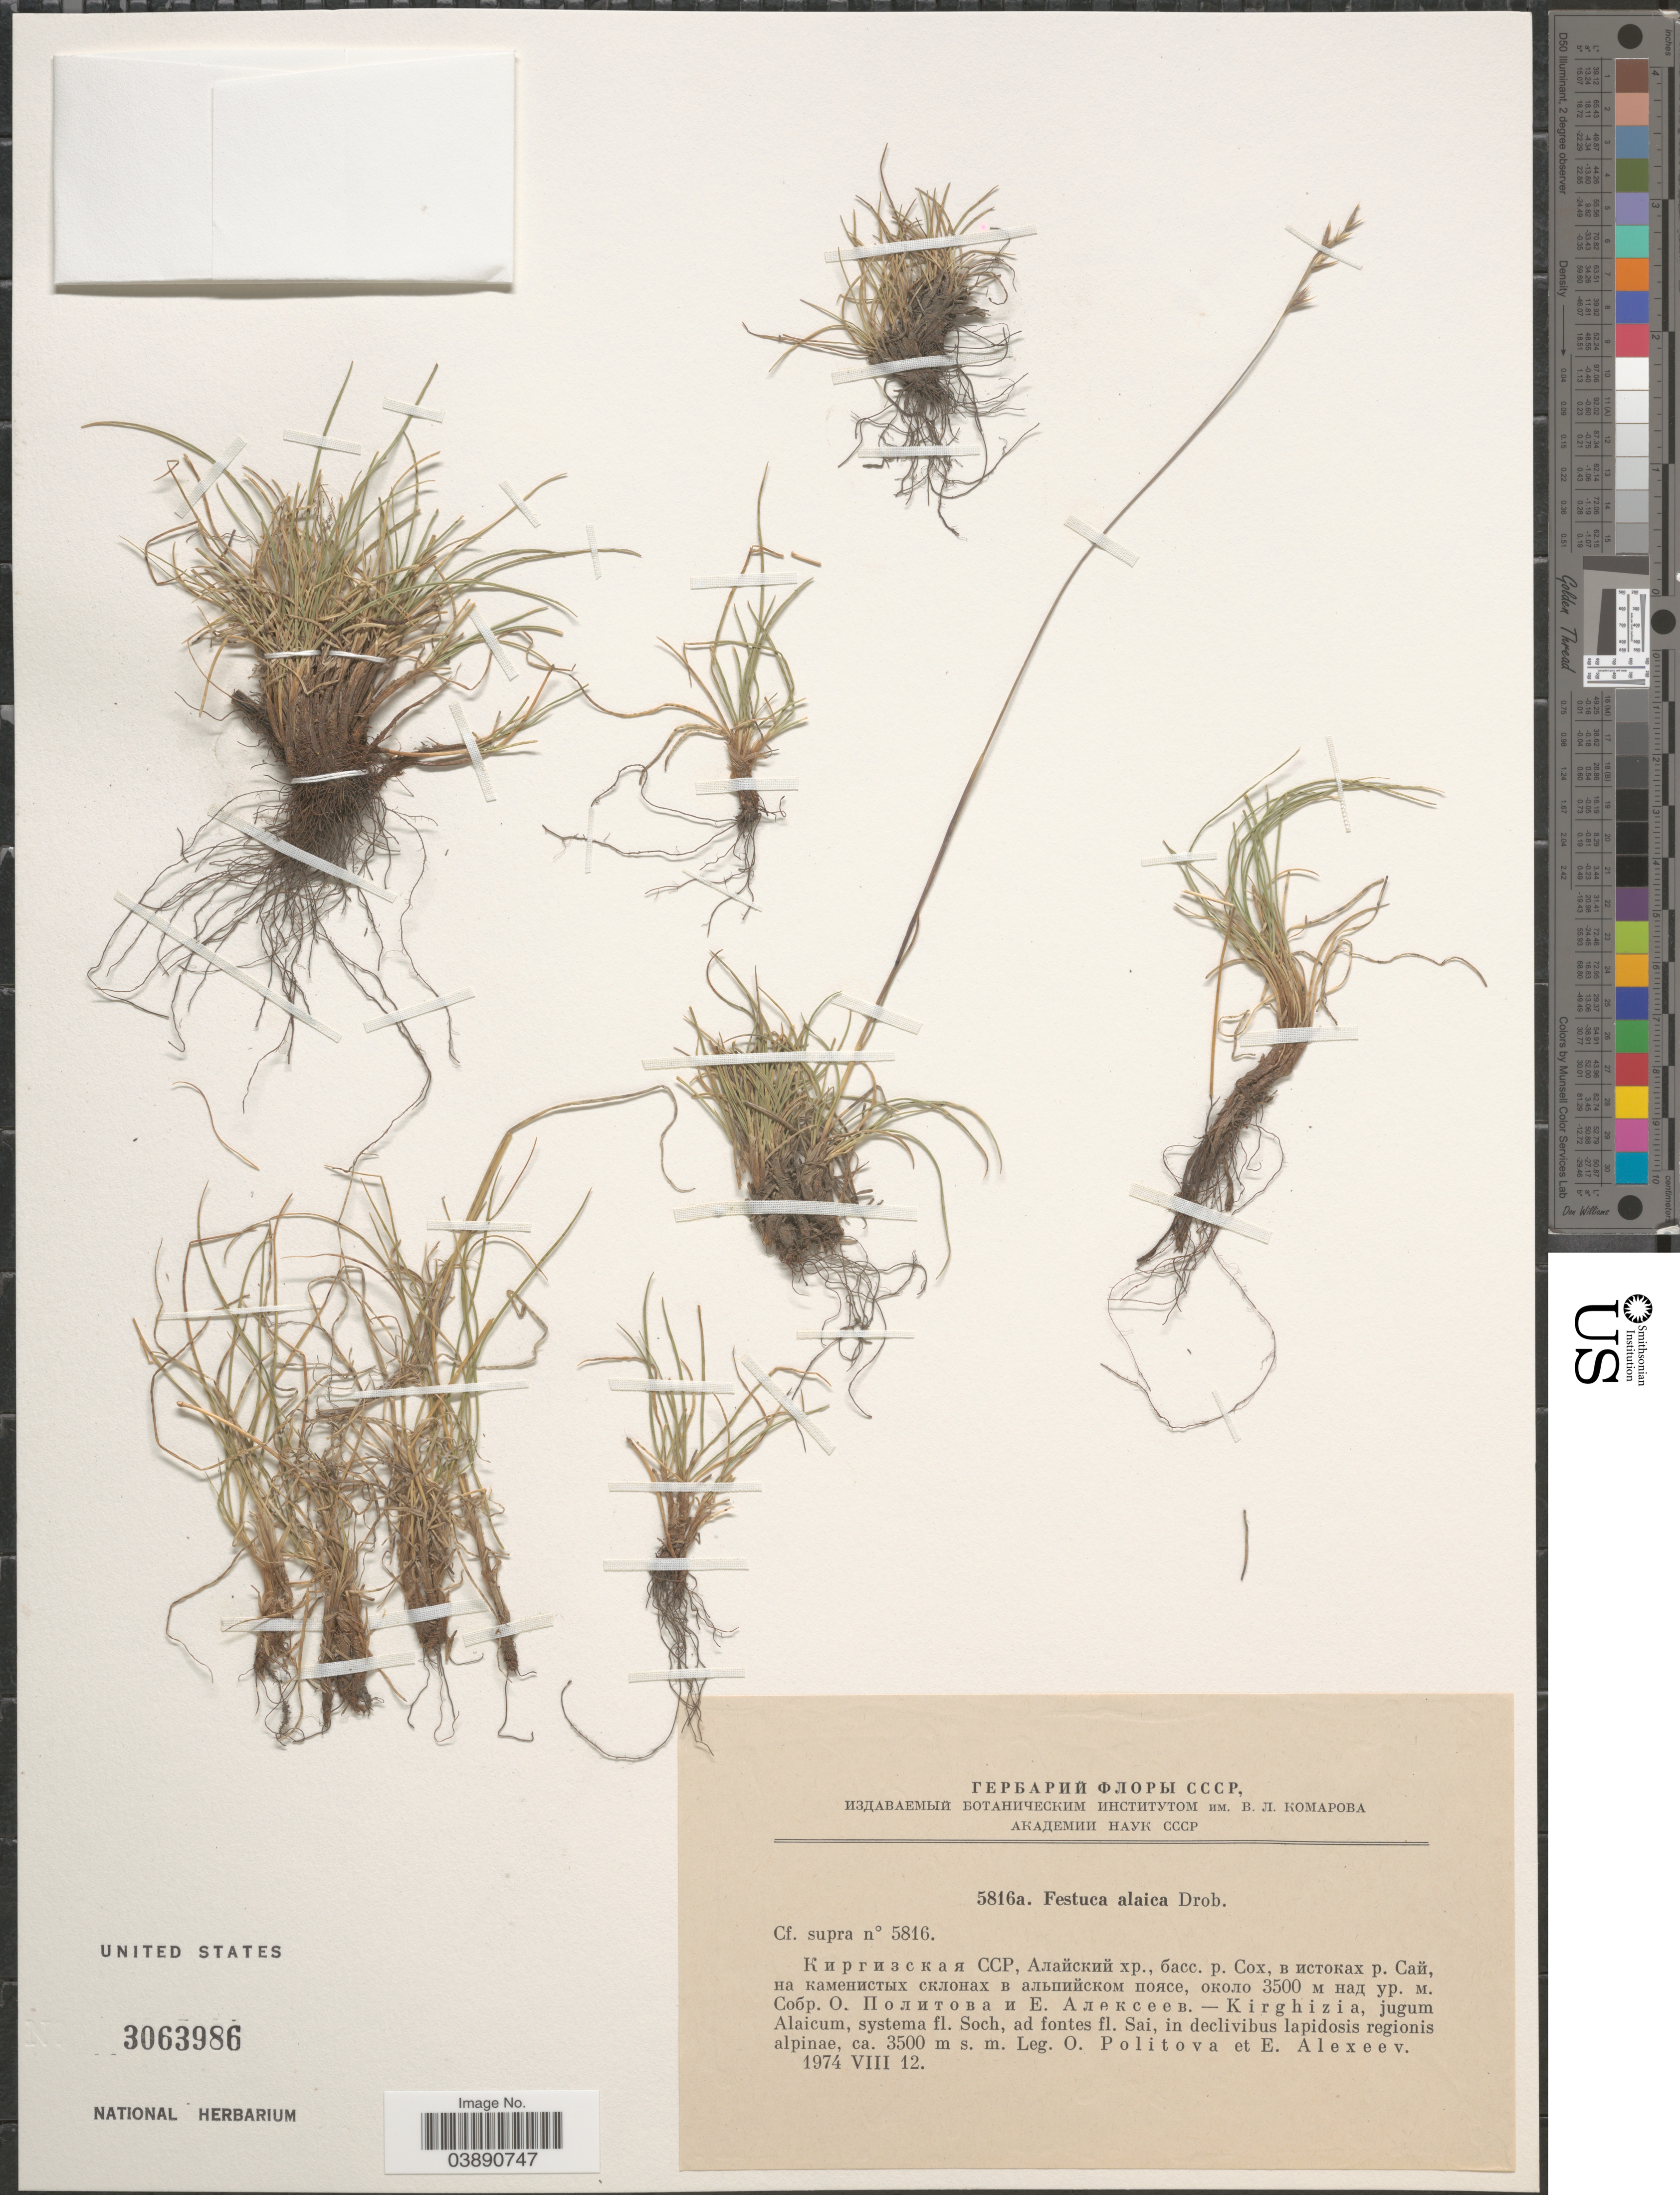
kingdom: Plantae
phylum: Tracheophyta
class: Liliopsida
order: Poales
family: Poaceae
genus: Festuca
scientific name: Festuca alaica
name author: Drobow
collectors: O. Politova & E. B. Alexeev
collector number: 5816a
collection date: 1974-08-12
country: Kyrgyzstan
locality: Kirghizia, jugum Alaicum, systema fl. Soch, ad fontes fl. Sai, in declivibus lapidosis regionis alpinae.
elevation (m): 3500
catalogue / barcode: US 3063986